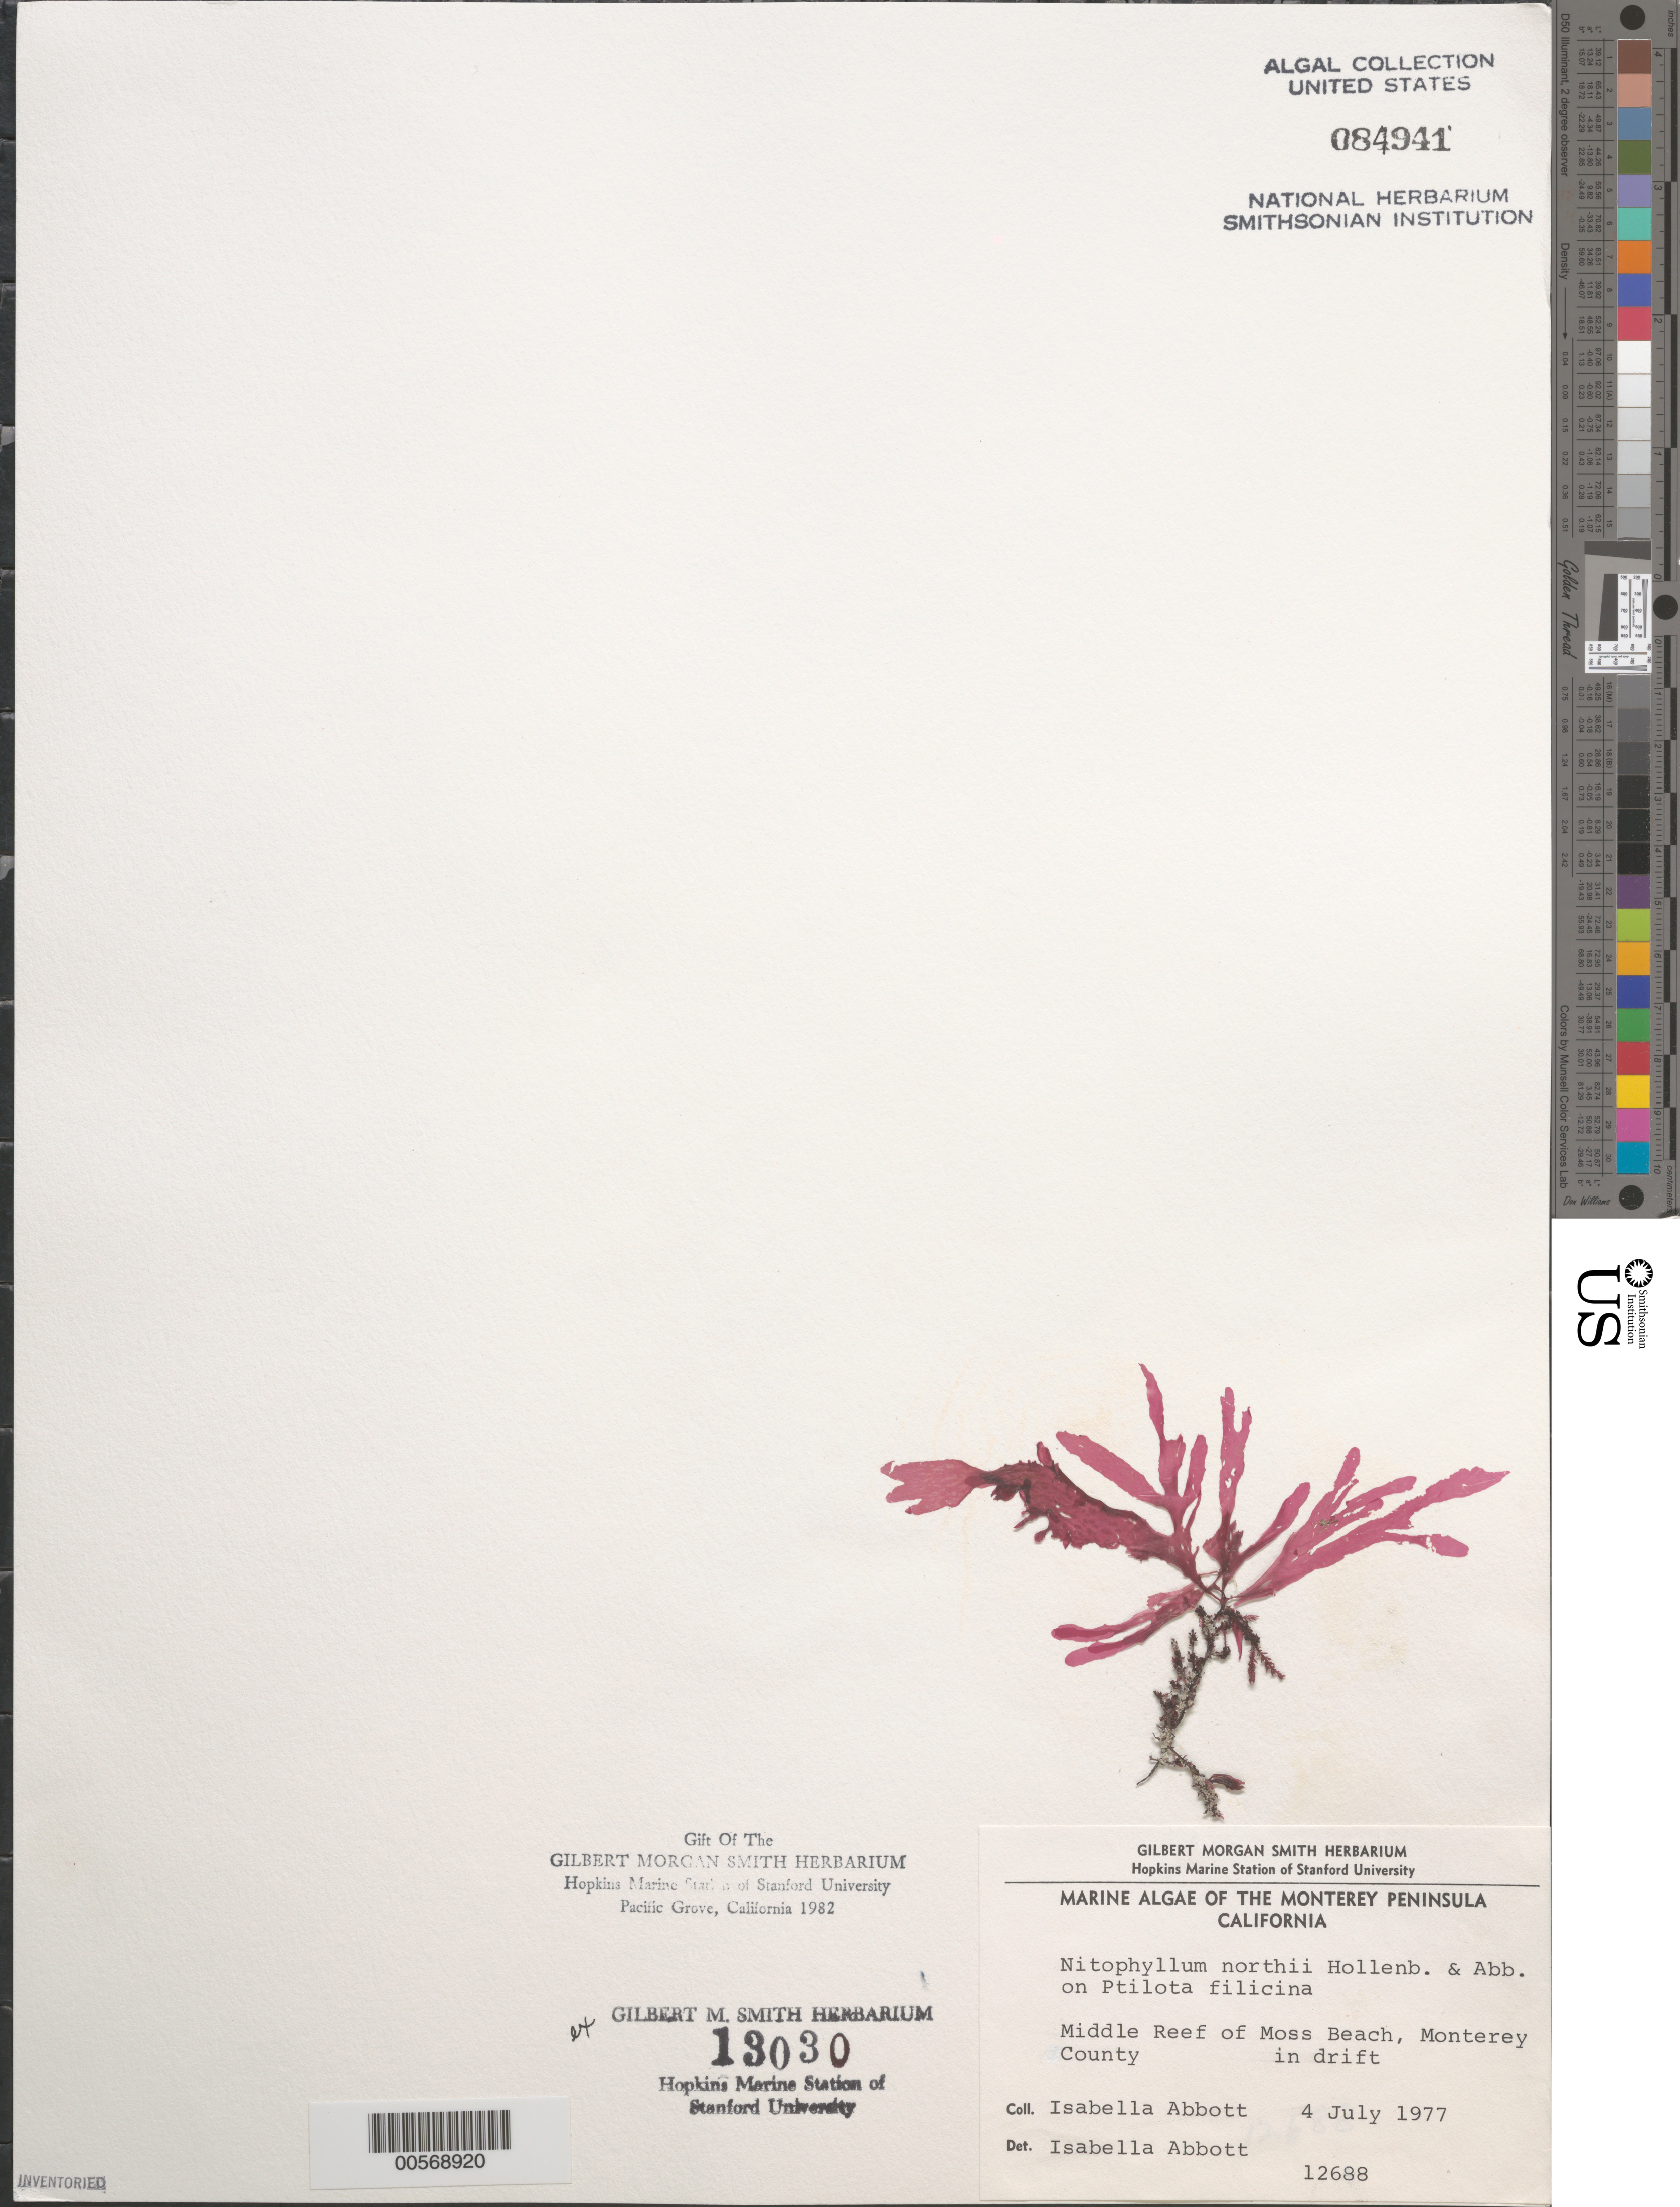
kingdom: Plantae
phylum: Rhodophyta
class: Florideophyceae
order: Ceramiales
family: Delesseriaceae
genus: Nitophyllum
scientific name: Nitophyllum northii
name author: Hollenb. & I.A. Abbott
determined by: Abbott, Isabella A.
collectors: I. A. Abbott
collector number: IAA 12688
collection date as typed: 04 Jul 1977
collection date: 1977-07-04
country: United States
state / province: California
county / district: Monterey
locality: Middle Reef of Moss Beach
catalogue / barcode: US 84941